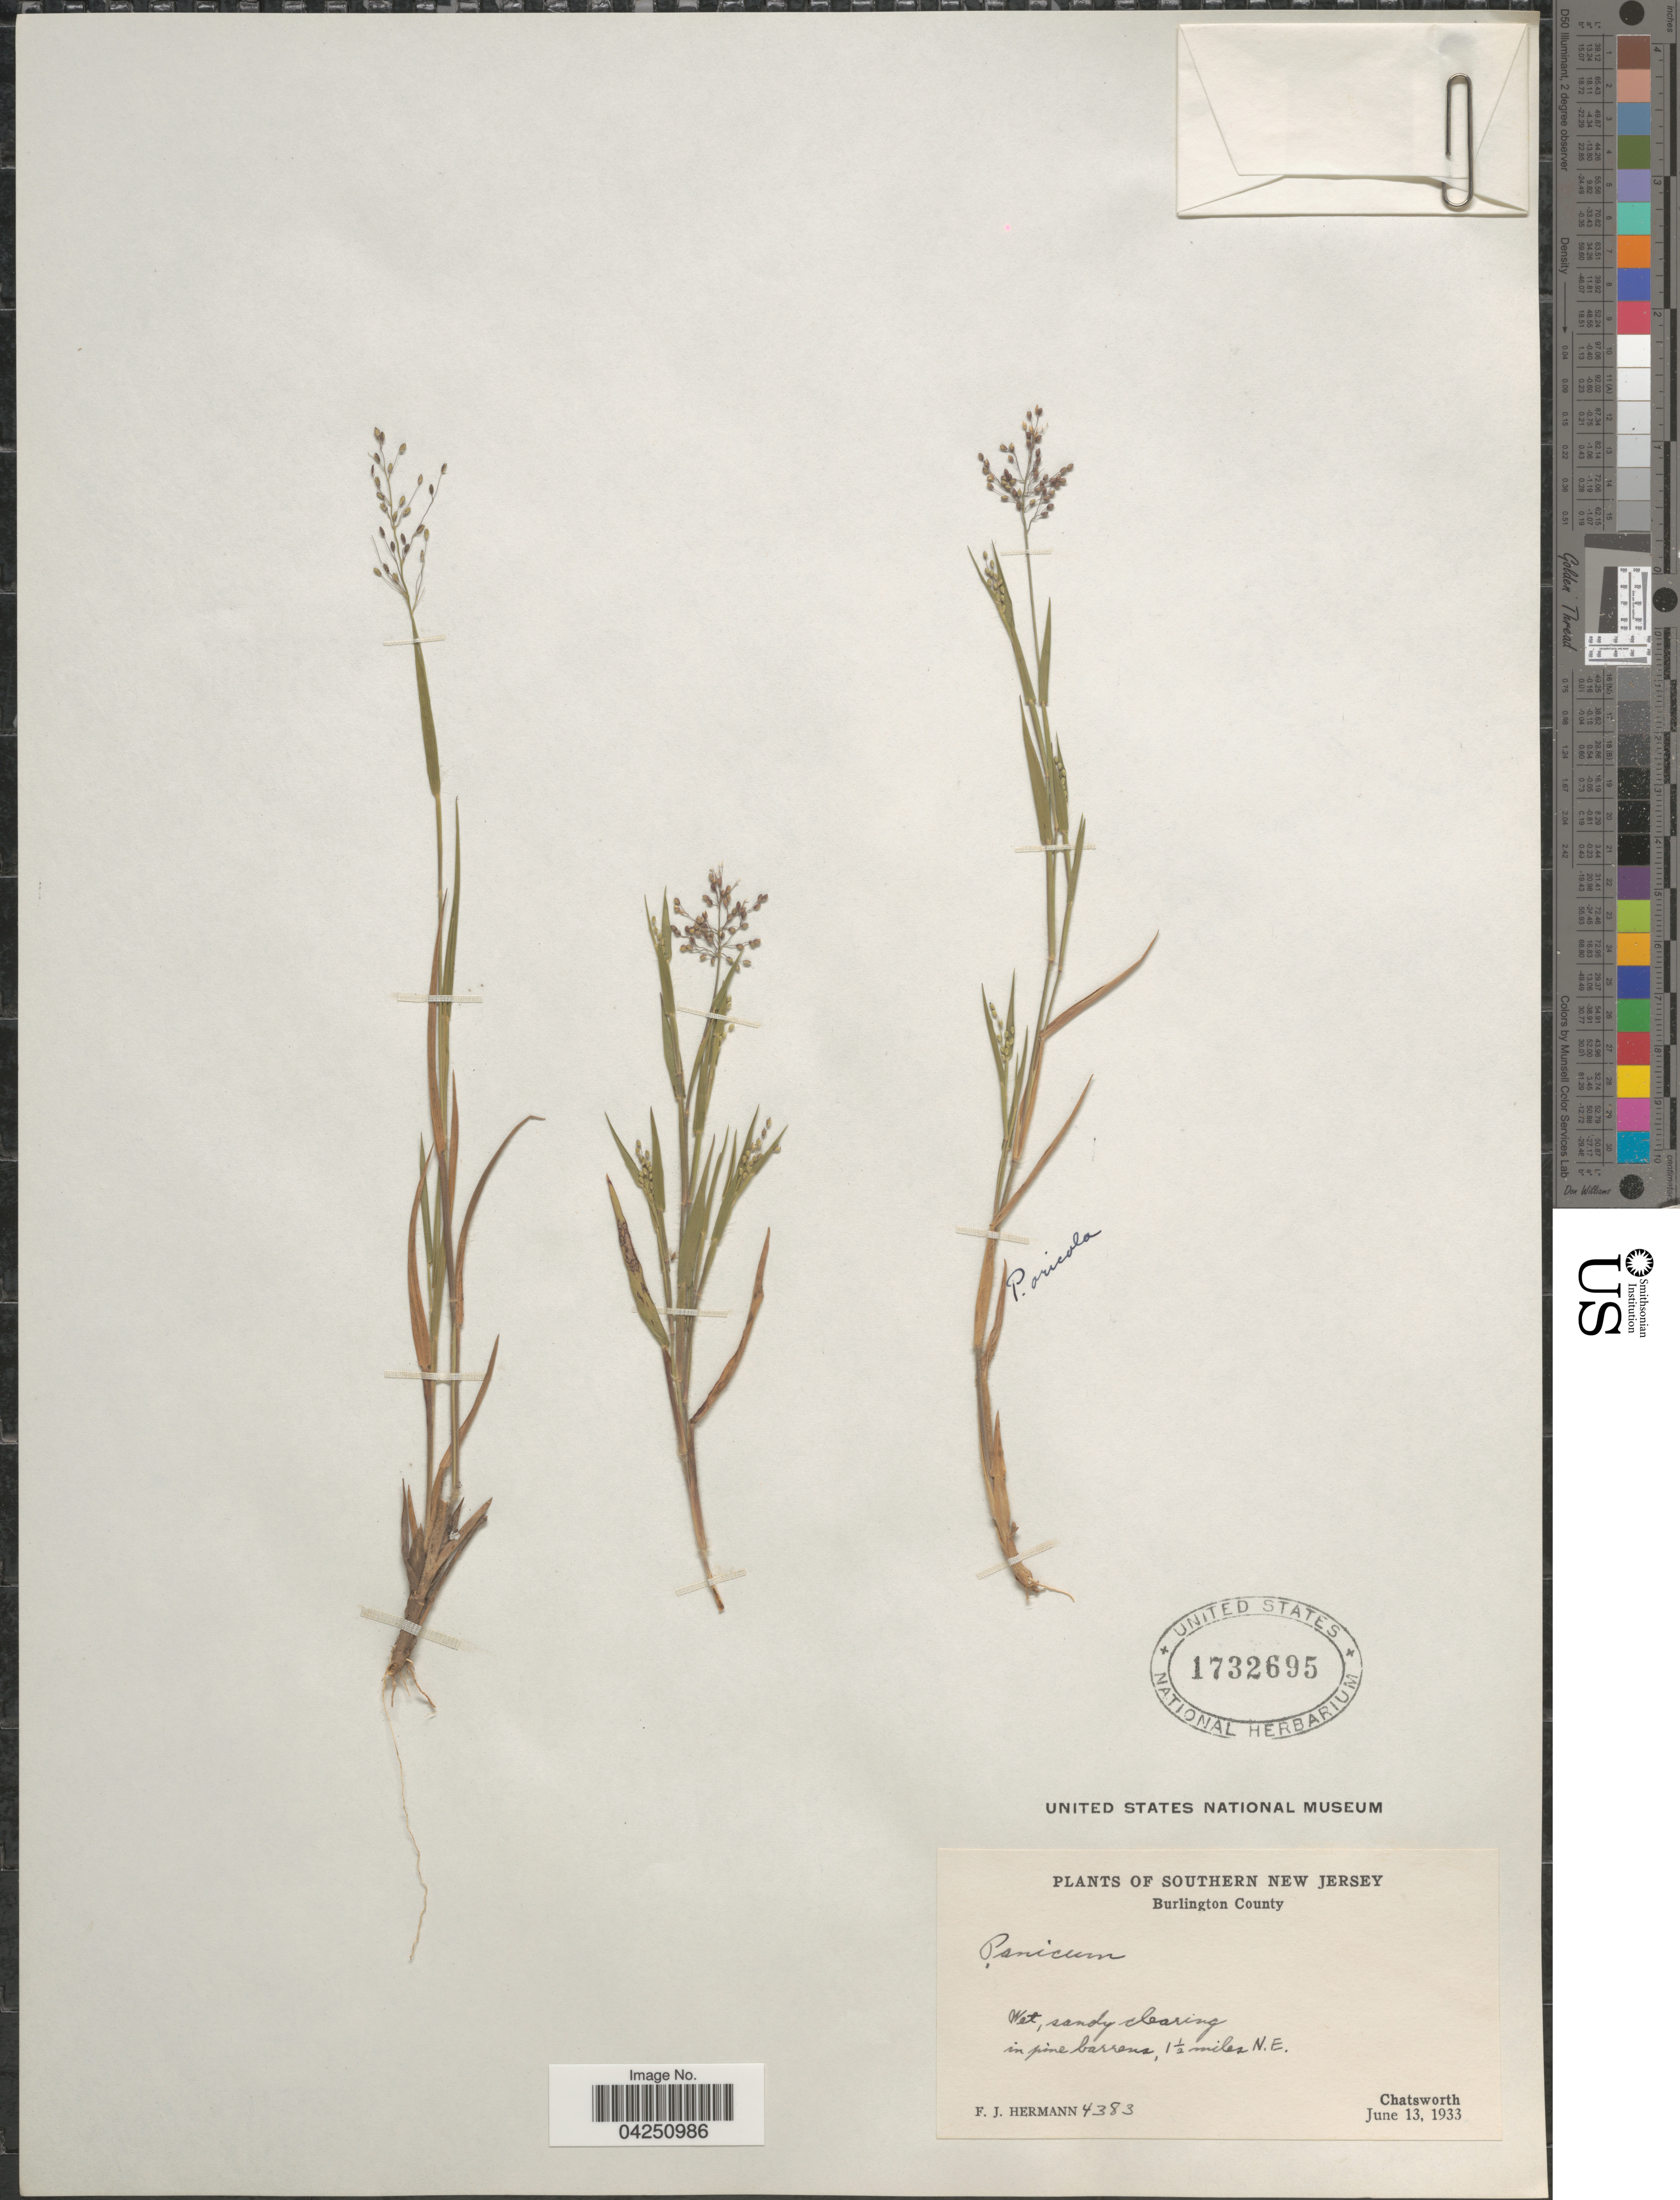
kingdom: Plantae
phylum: Tracheophyta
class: Liliopsida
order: Poales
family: Poaceae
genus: Dichanthelium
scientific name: Dichanthelium acuminatum var. acuminatum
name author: (Sw.) Gould & C.A. Clark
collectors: F. J. Hermann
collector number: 4383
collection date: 1933-06-13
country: United States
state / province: New Jersey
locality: Southern New Jersey. Burlington County. Wet, sandy clearing in pine barrens, 1½ miles N.E. Chatsworth.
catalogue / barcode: US 1732695